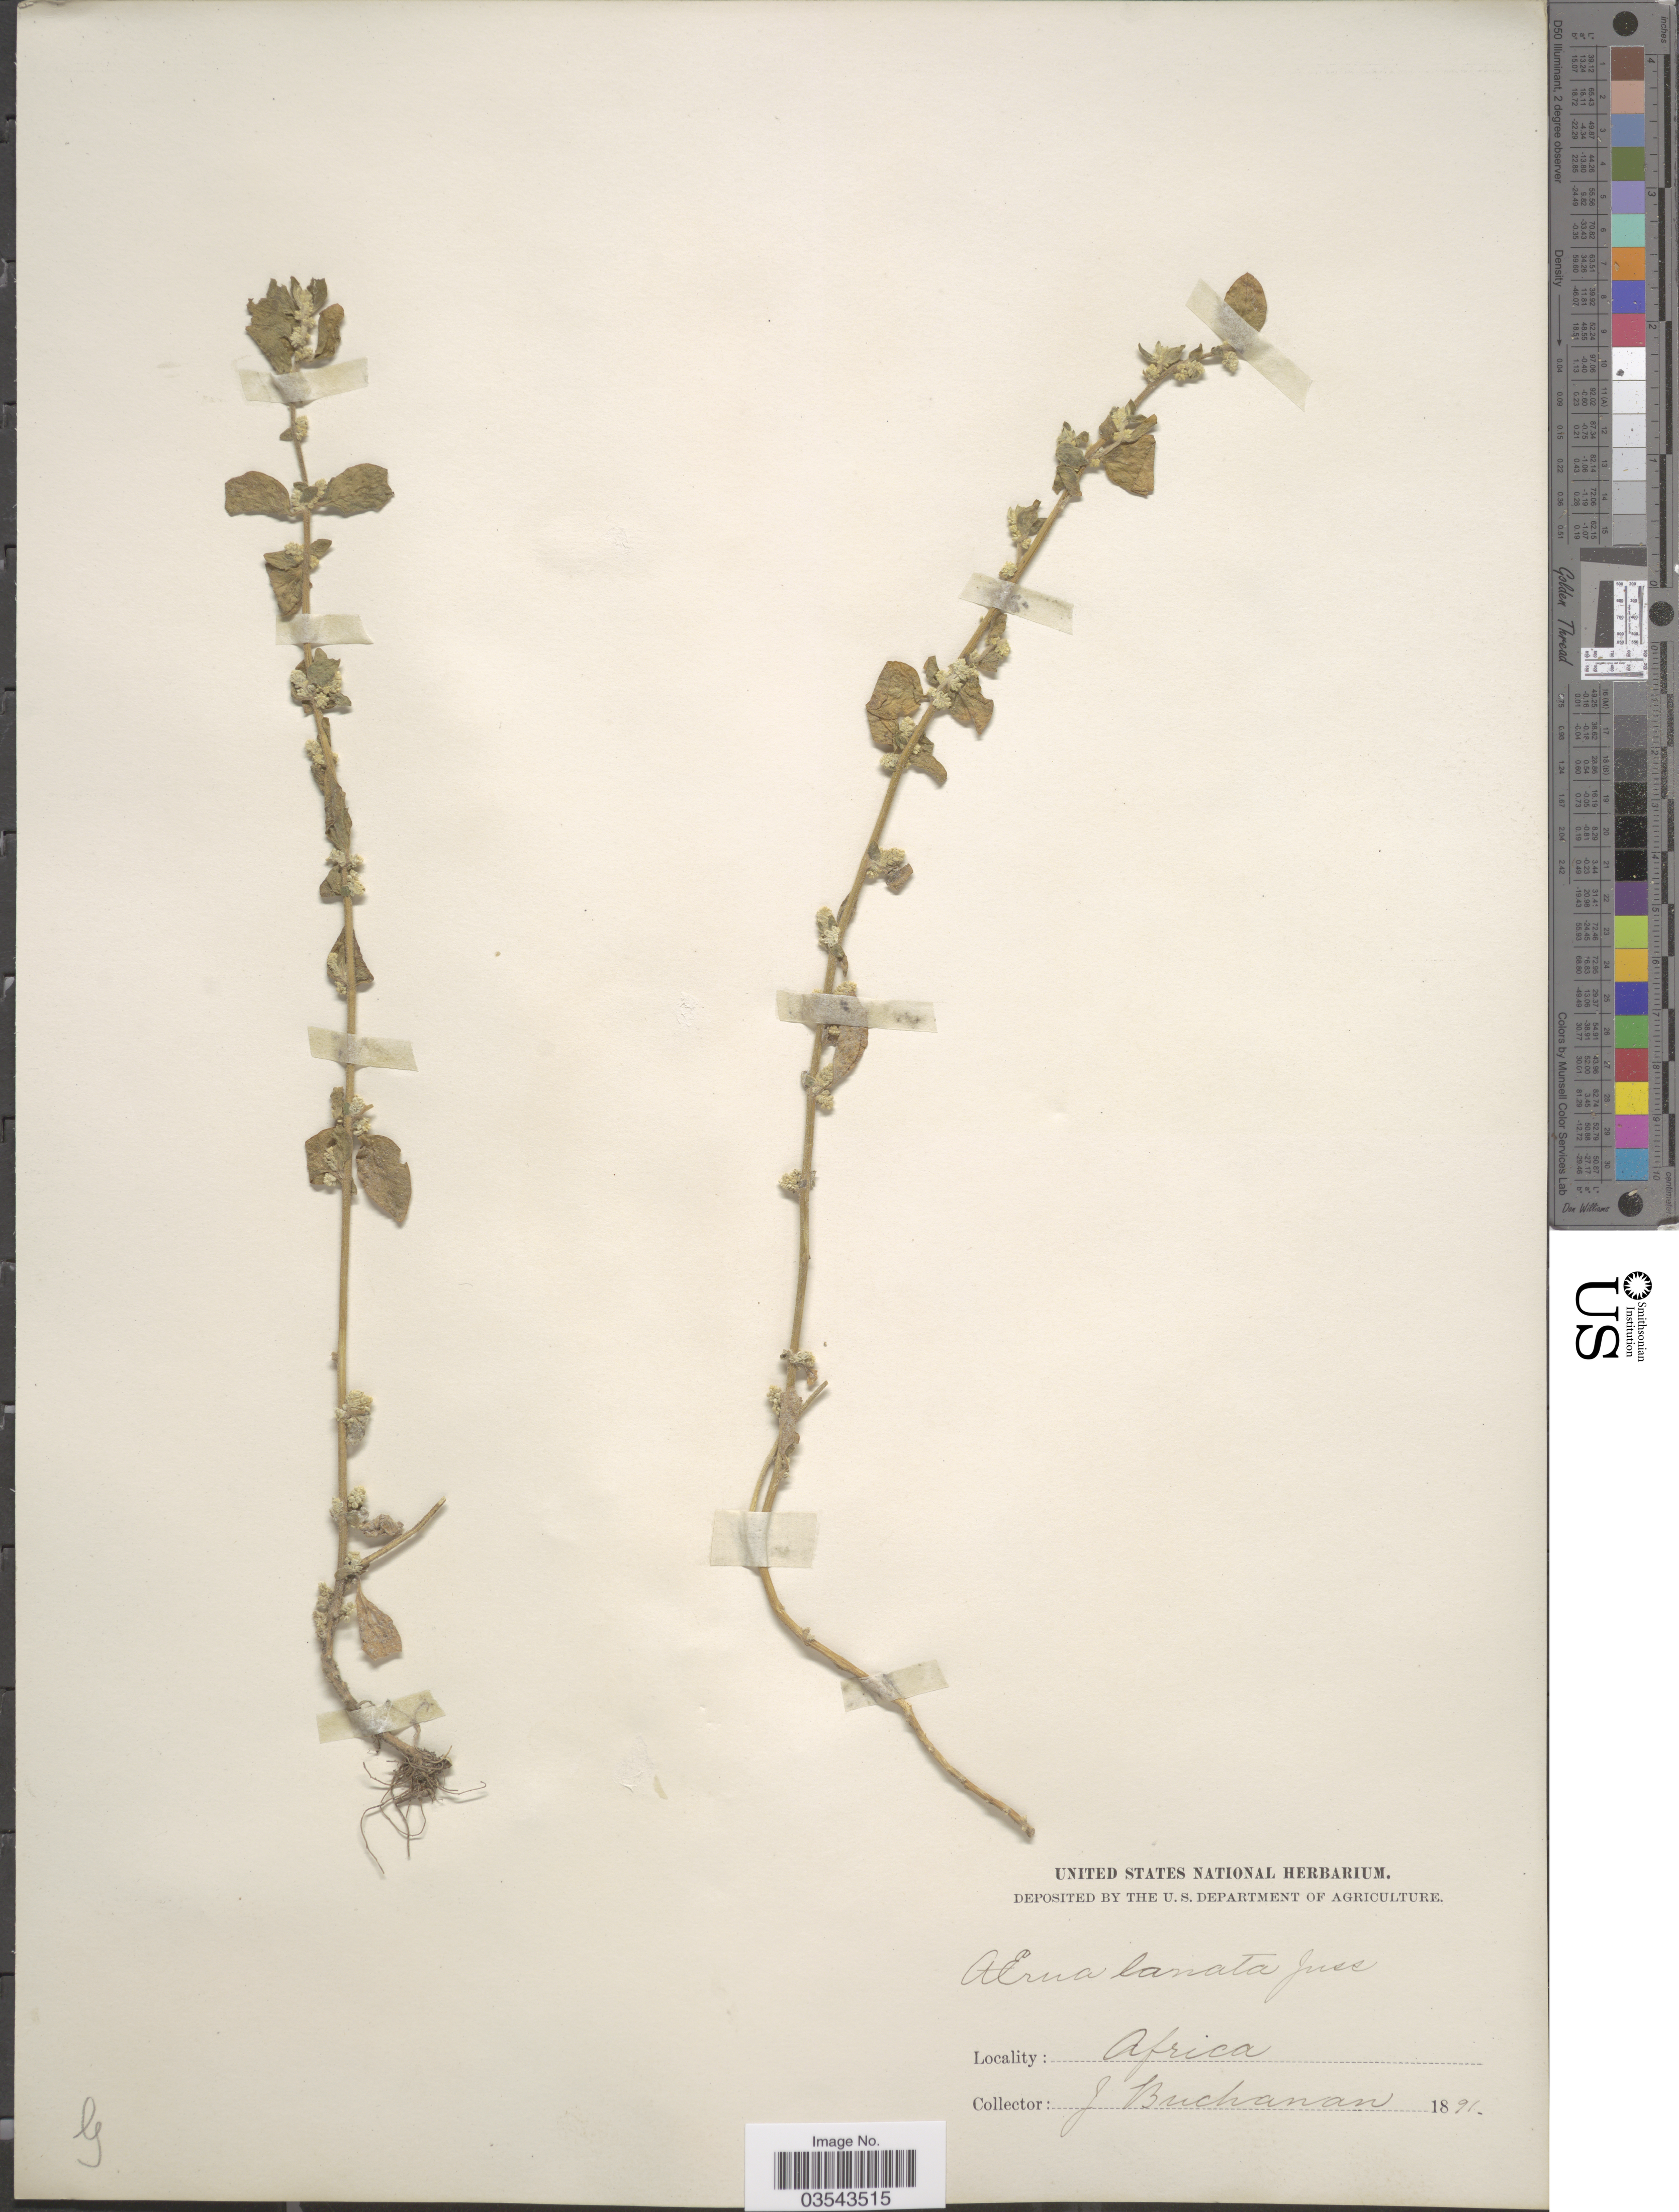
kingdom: Plantae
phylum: Tracheophyta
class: Magnoliopsida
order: Caryophyllales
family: Amaranthaceae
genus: Ouret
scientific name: Ouret lanata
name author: (L.) Kuntze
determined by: U.S. National Herbarium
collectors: -. Buchanan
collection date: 1891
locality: Africa.